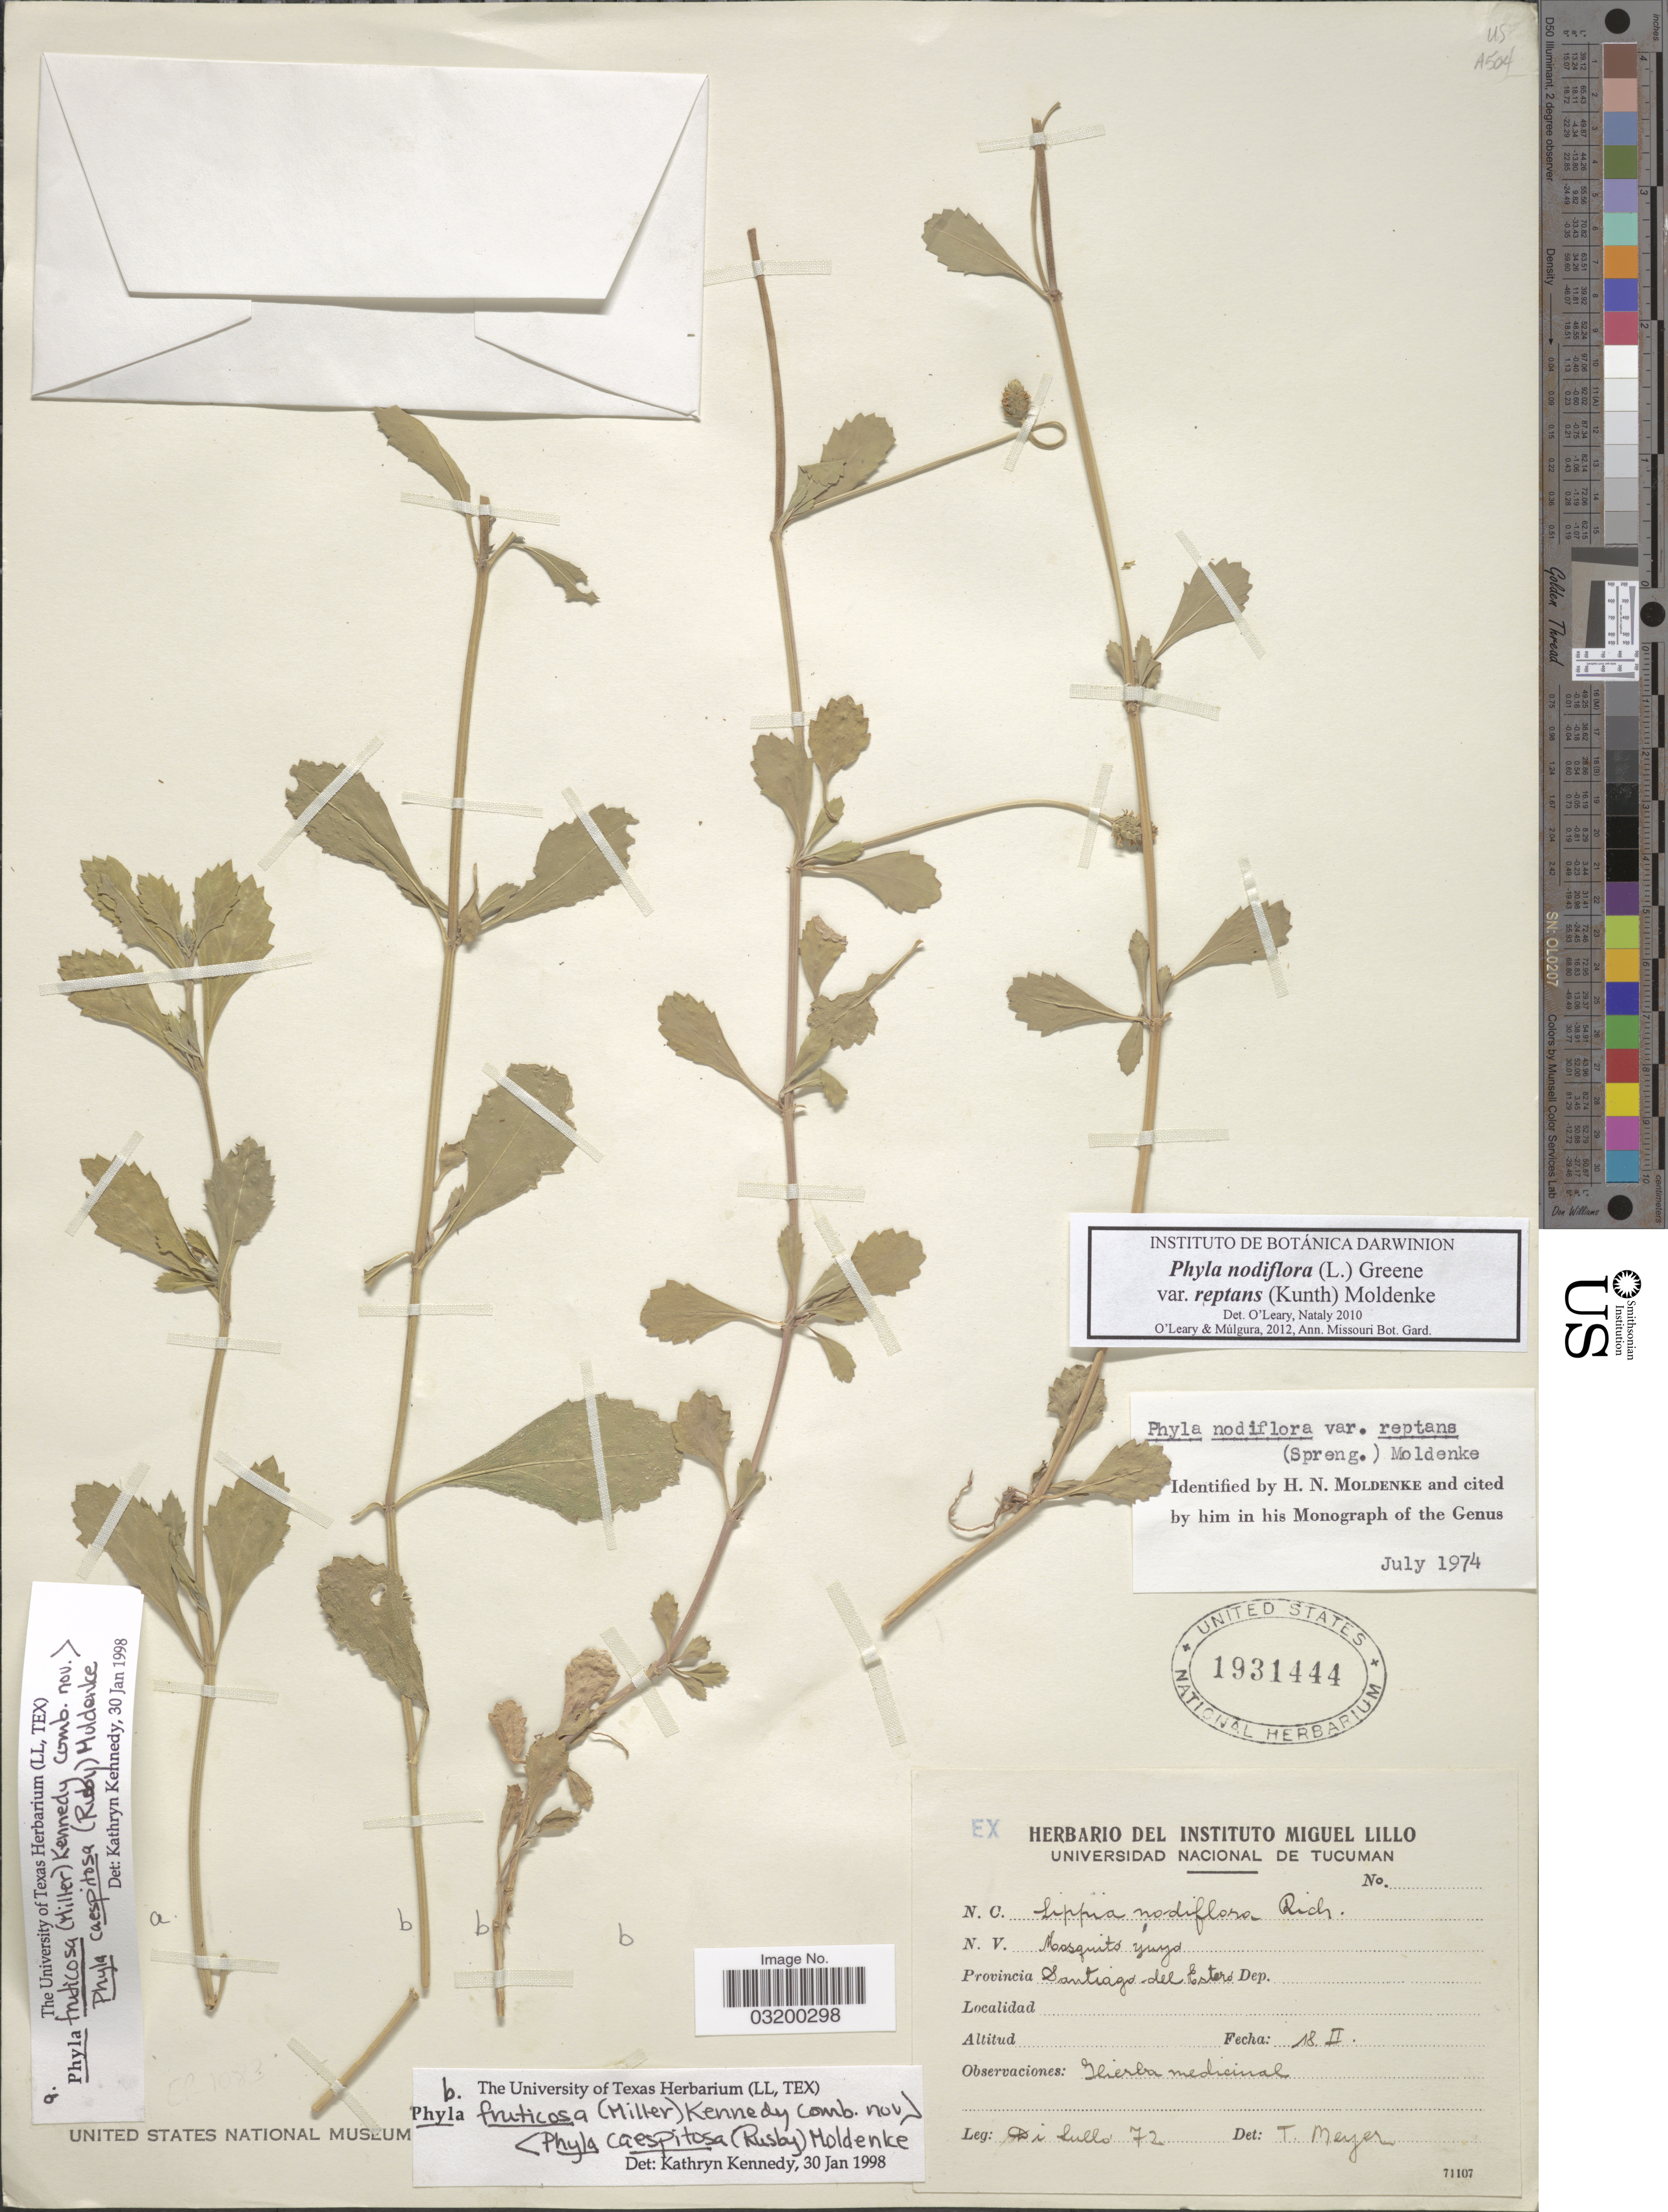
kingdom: Plantae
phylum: Tracheophyta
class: Magnoliopsida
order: Lamiales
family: Verbenaceae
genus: Phyla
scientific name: Phyla nodiflora var. reptans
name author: (Kunth) Moldenke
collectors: Di Lullo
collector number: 72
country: Argentina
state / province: Santiago del Estero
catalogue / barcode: US 1931444